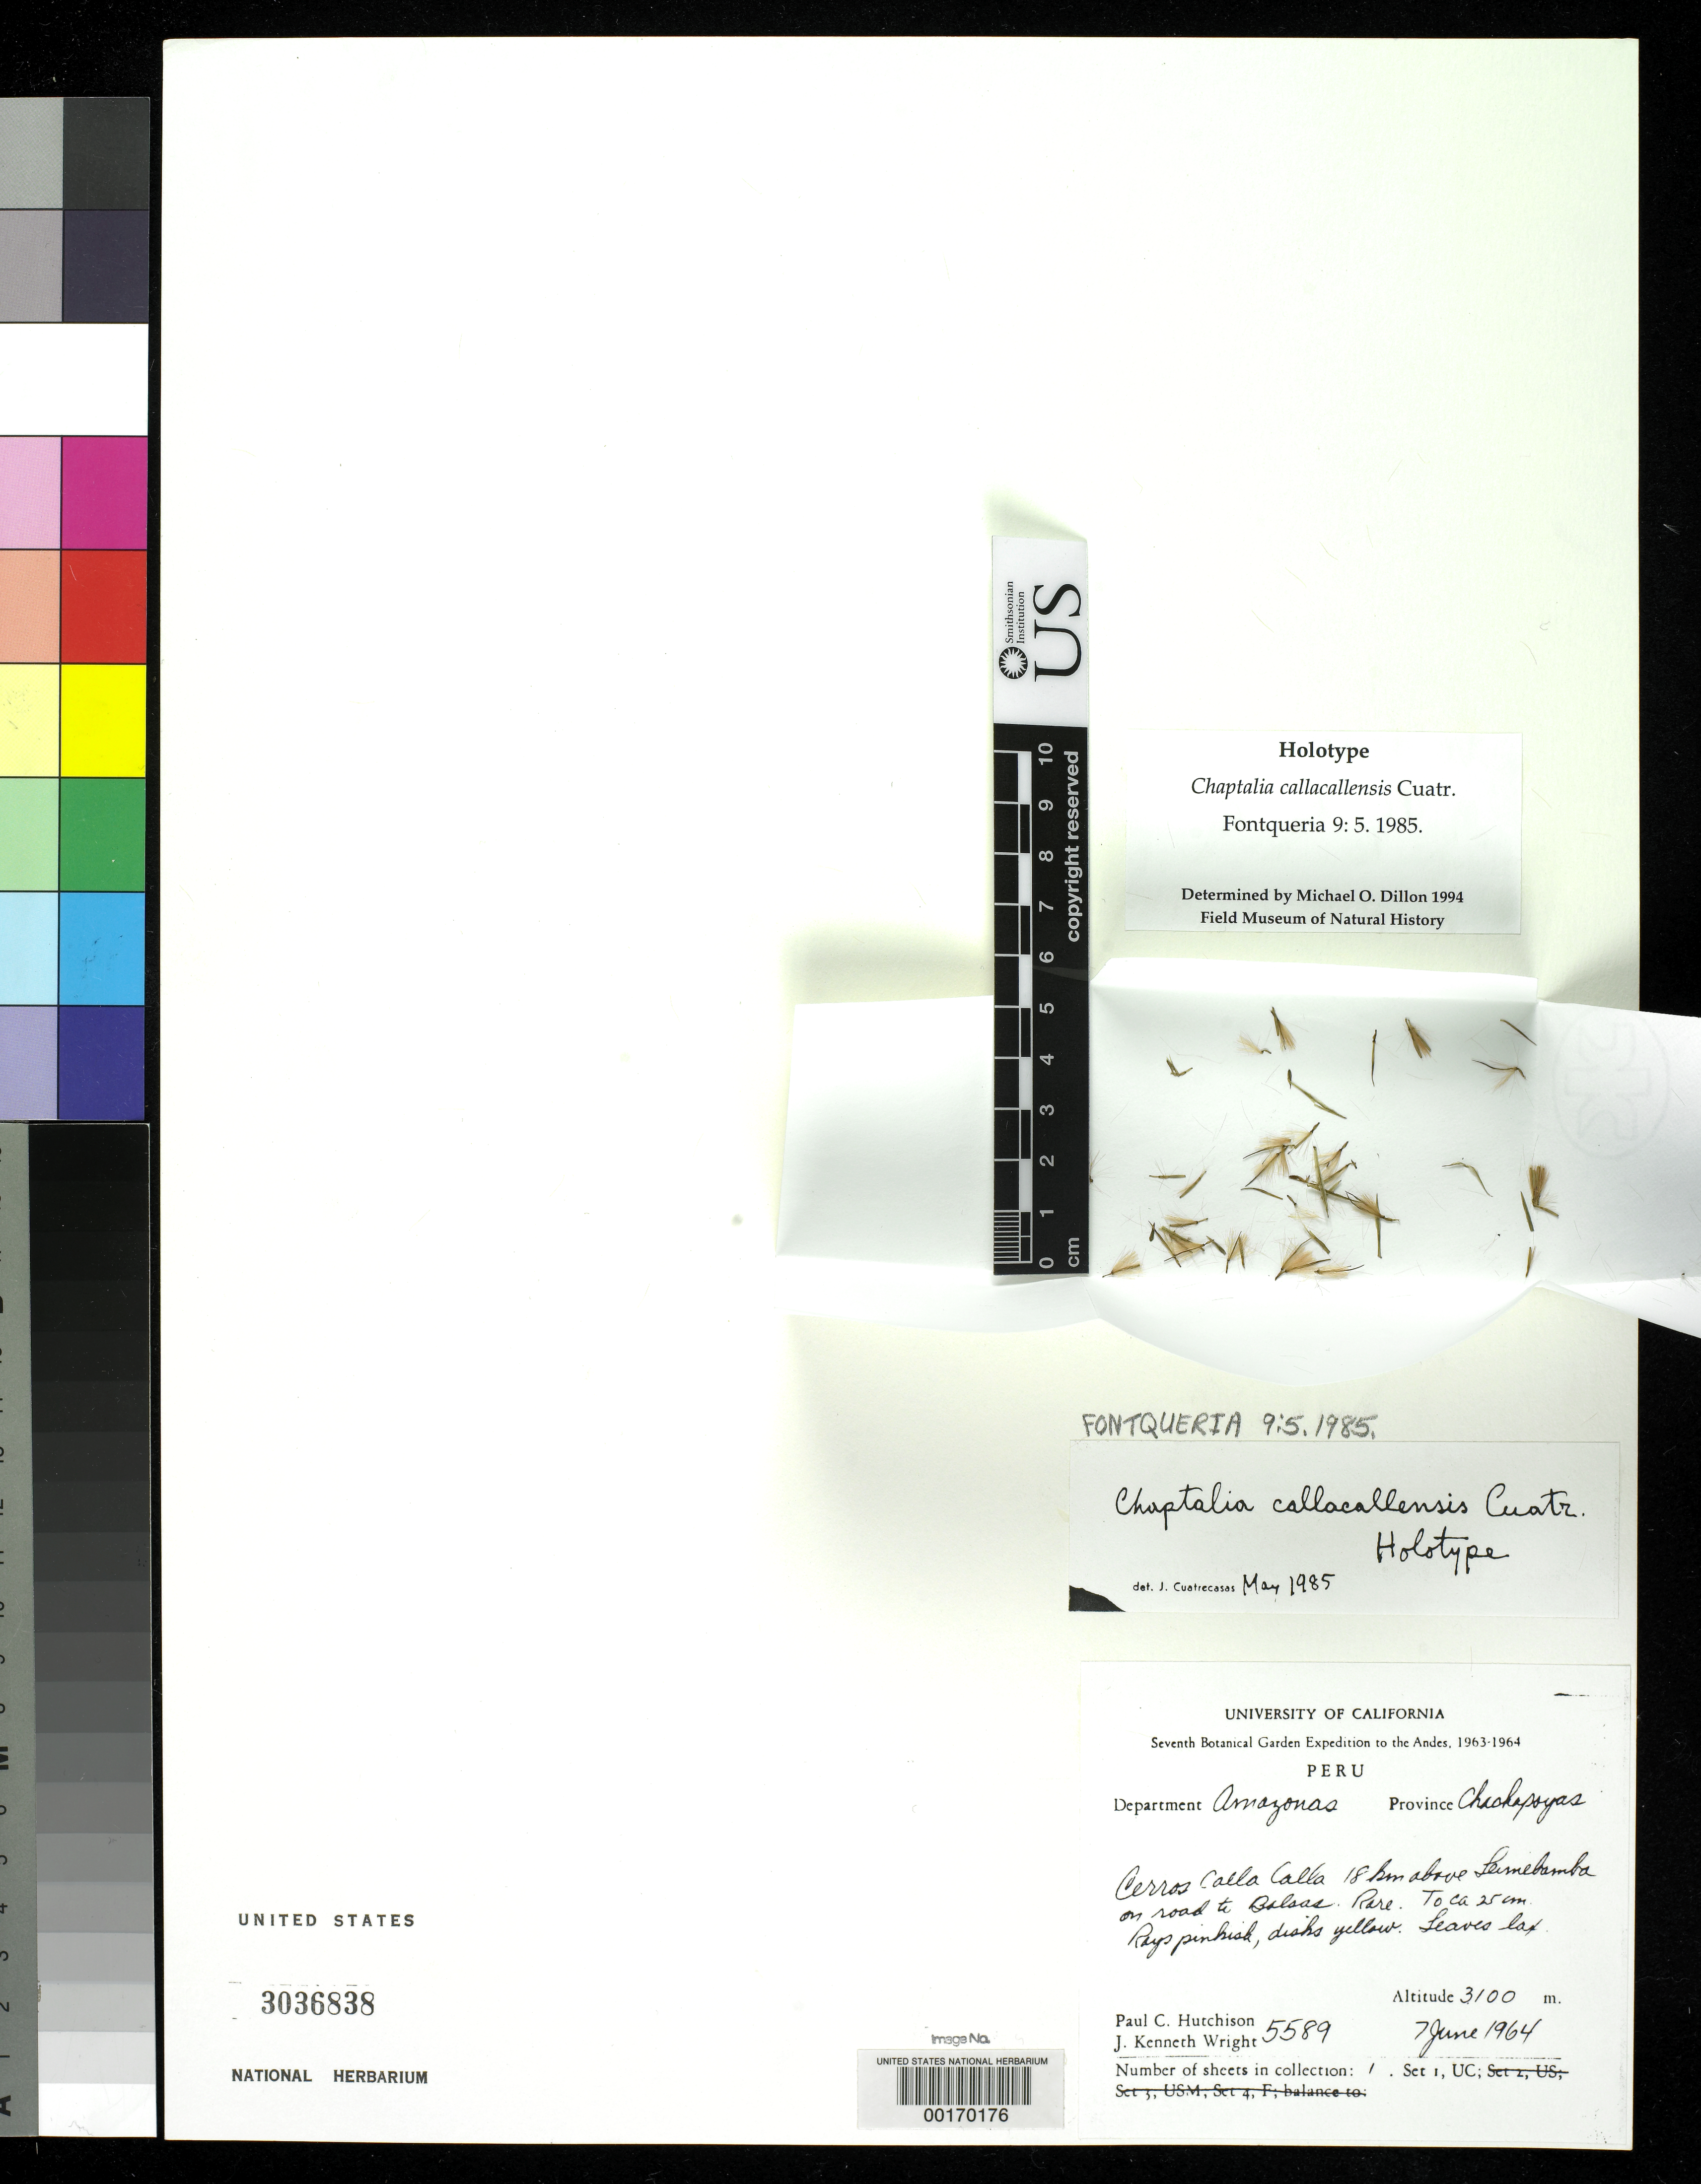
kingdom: Plantae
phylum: Tracheophyta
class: Magnoliopsida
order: Asterales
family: Asteraceae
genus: Chaptalia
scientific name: Chaptalia callacallensis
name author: Cuatrec.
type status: Holotype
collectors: P. C. Hutchison & J. K. Wright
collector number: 5589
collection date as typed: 07 Jun 1964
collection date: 1964-06-07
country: Peru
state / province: Amazonas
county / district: Chachapoyas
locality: Cerros de Calla-Calla, 18 km above Leimebamba on road to Balsas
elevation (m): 3100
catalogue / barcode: US 3036838